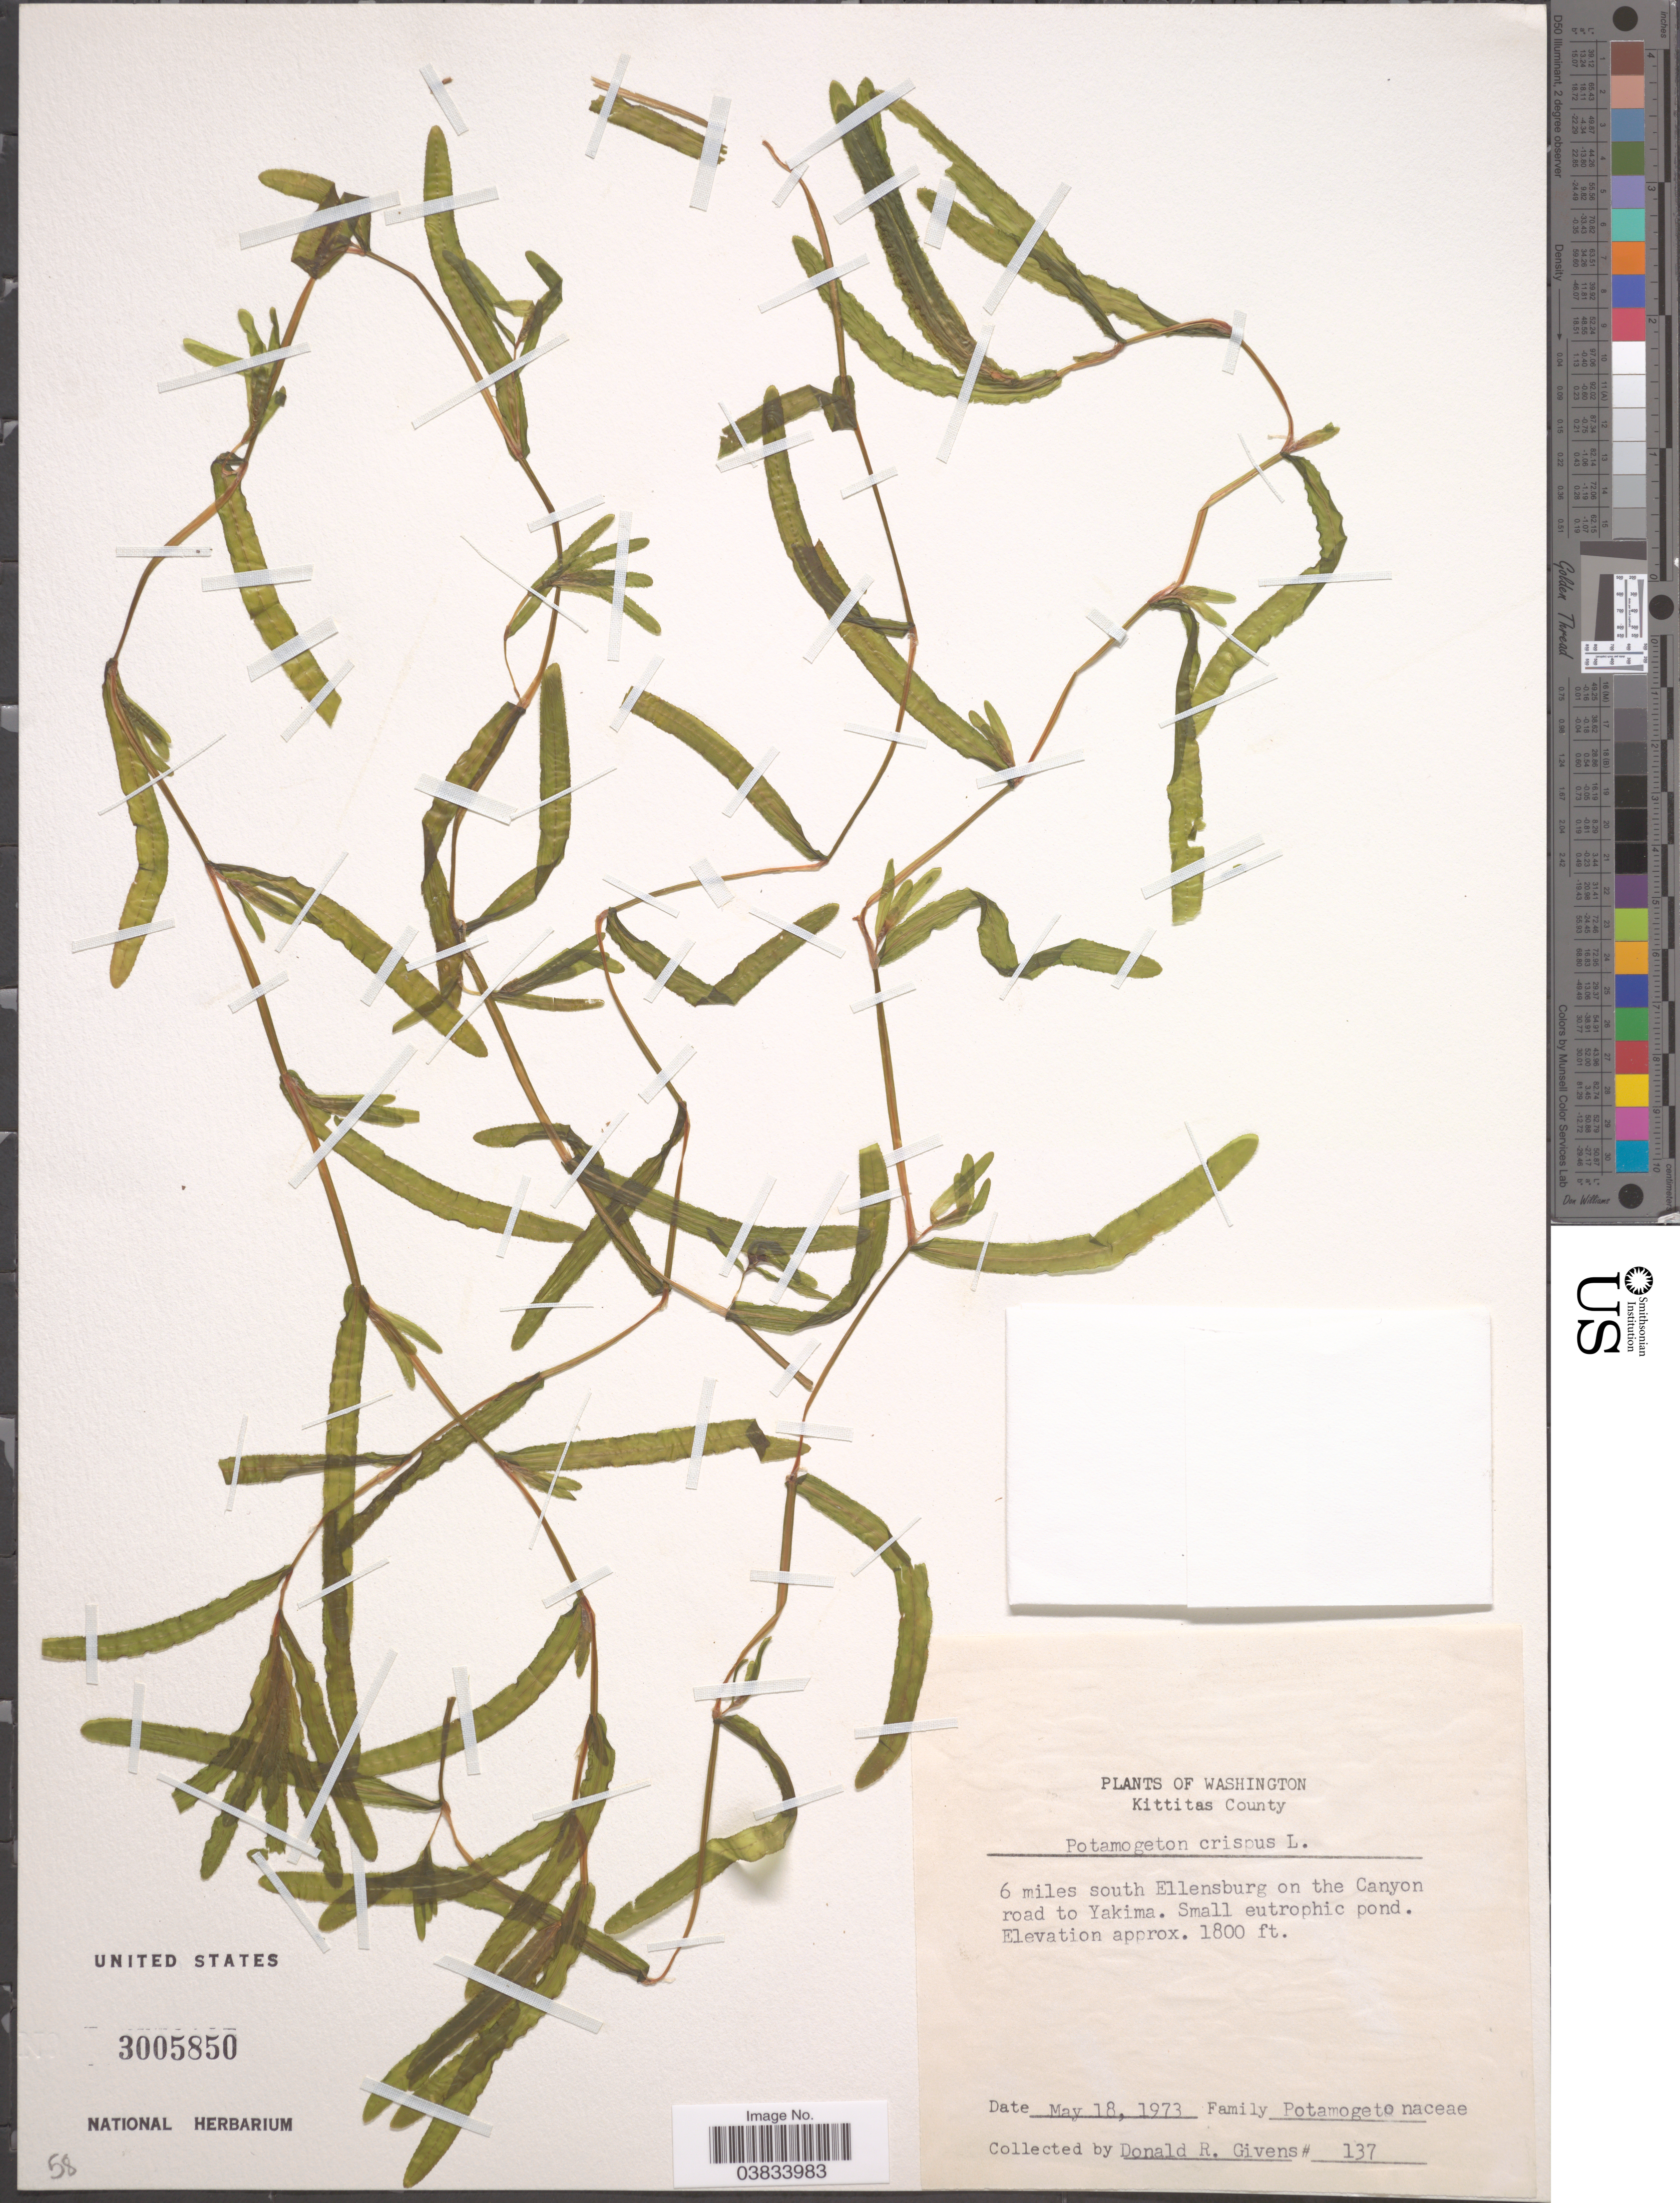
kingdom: Plantae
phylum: Tracheophyta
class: Liliopsida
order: Alismatales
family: Potamogetonaceae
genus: Potamogeton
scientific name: Potamogeton crispus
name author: L.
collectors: D. Givens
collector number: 137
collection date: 1973-05-18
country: United States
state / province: Washington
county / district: Kittitas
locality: Kittitas County. 6 miles south Ellensburg on the Canyon road to Yakima.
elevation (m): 549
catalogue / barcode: US 3005850